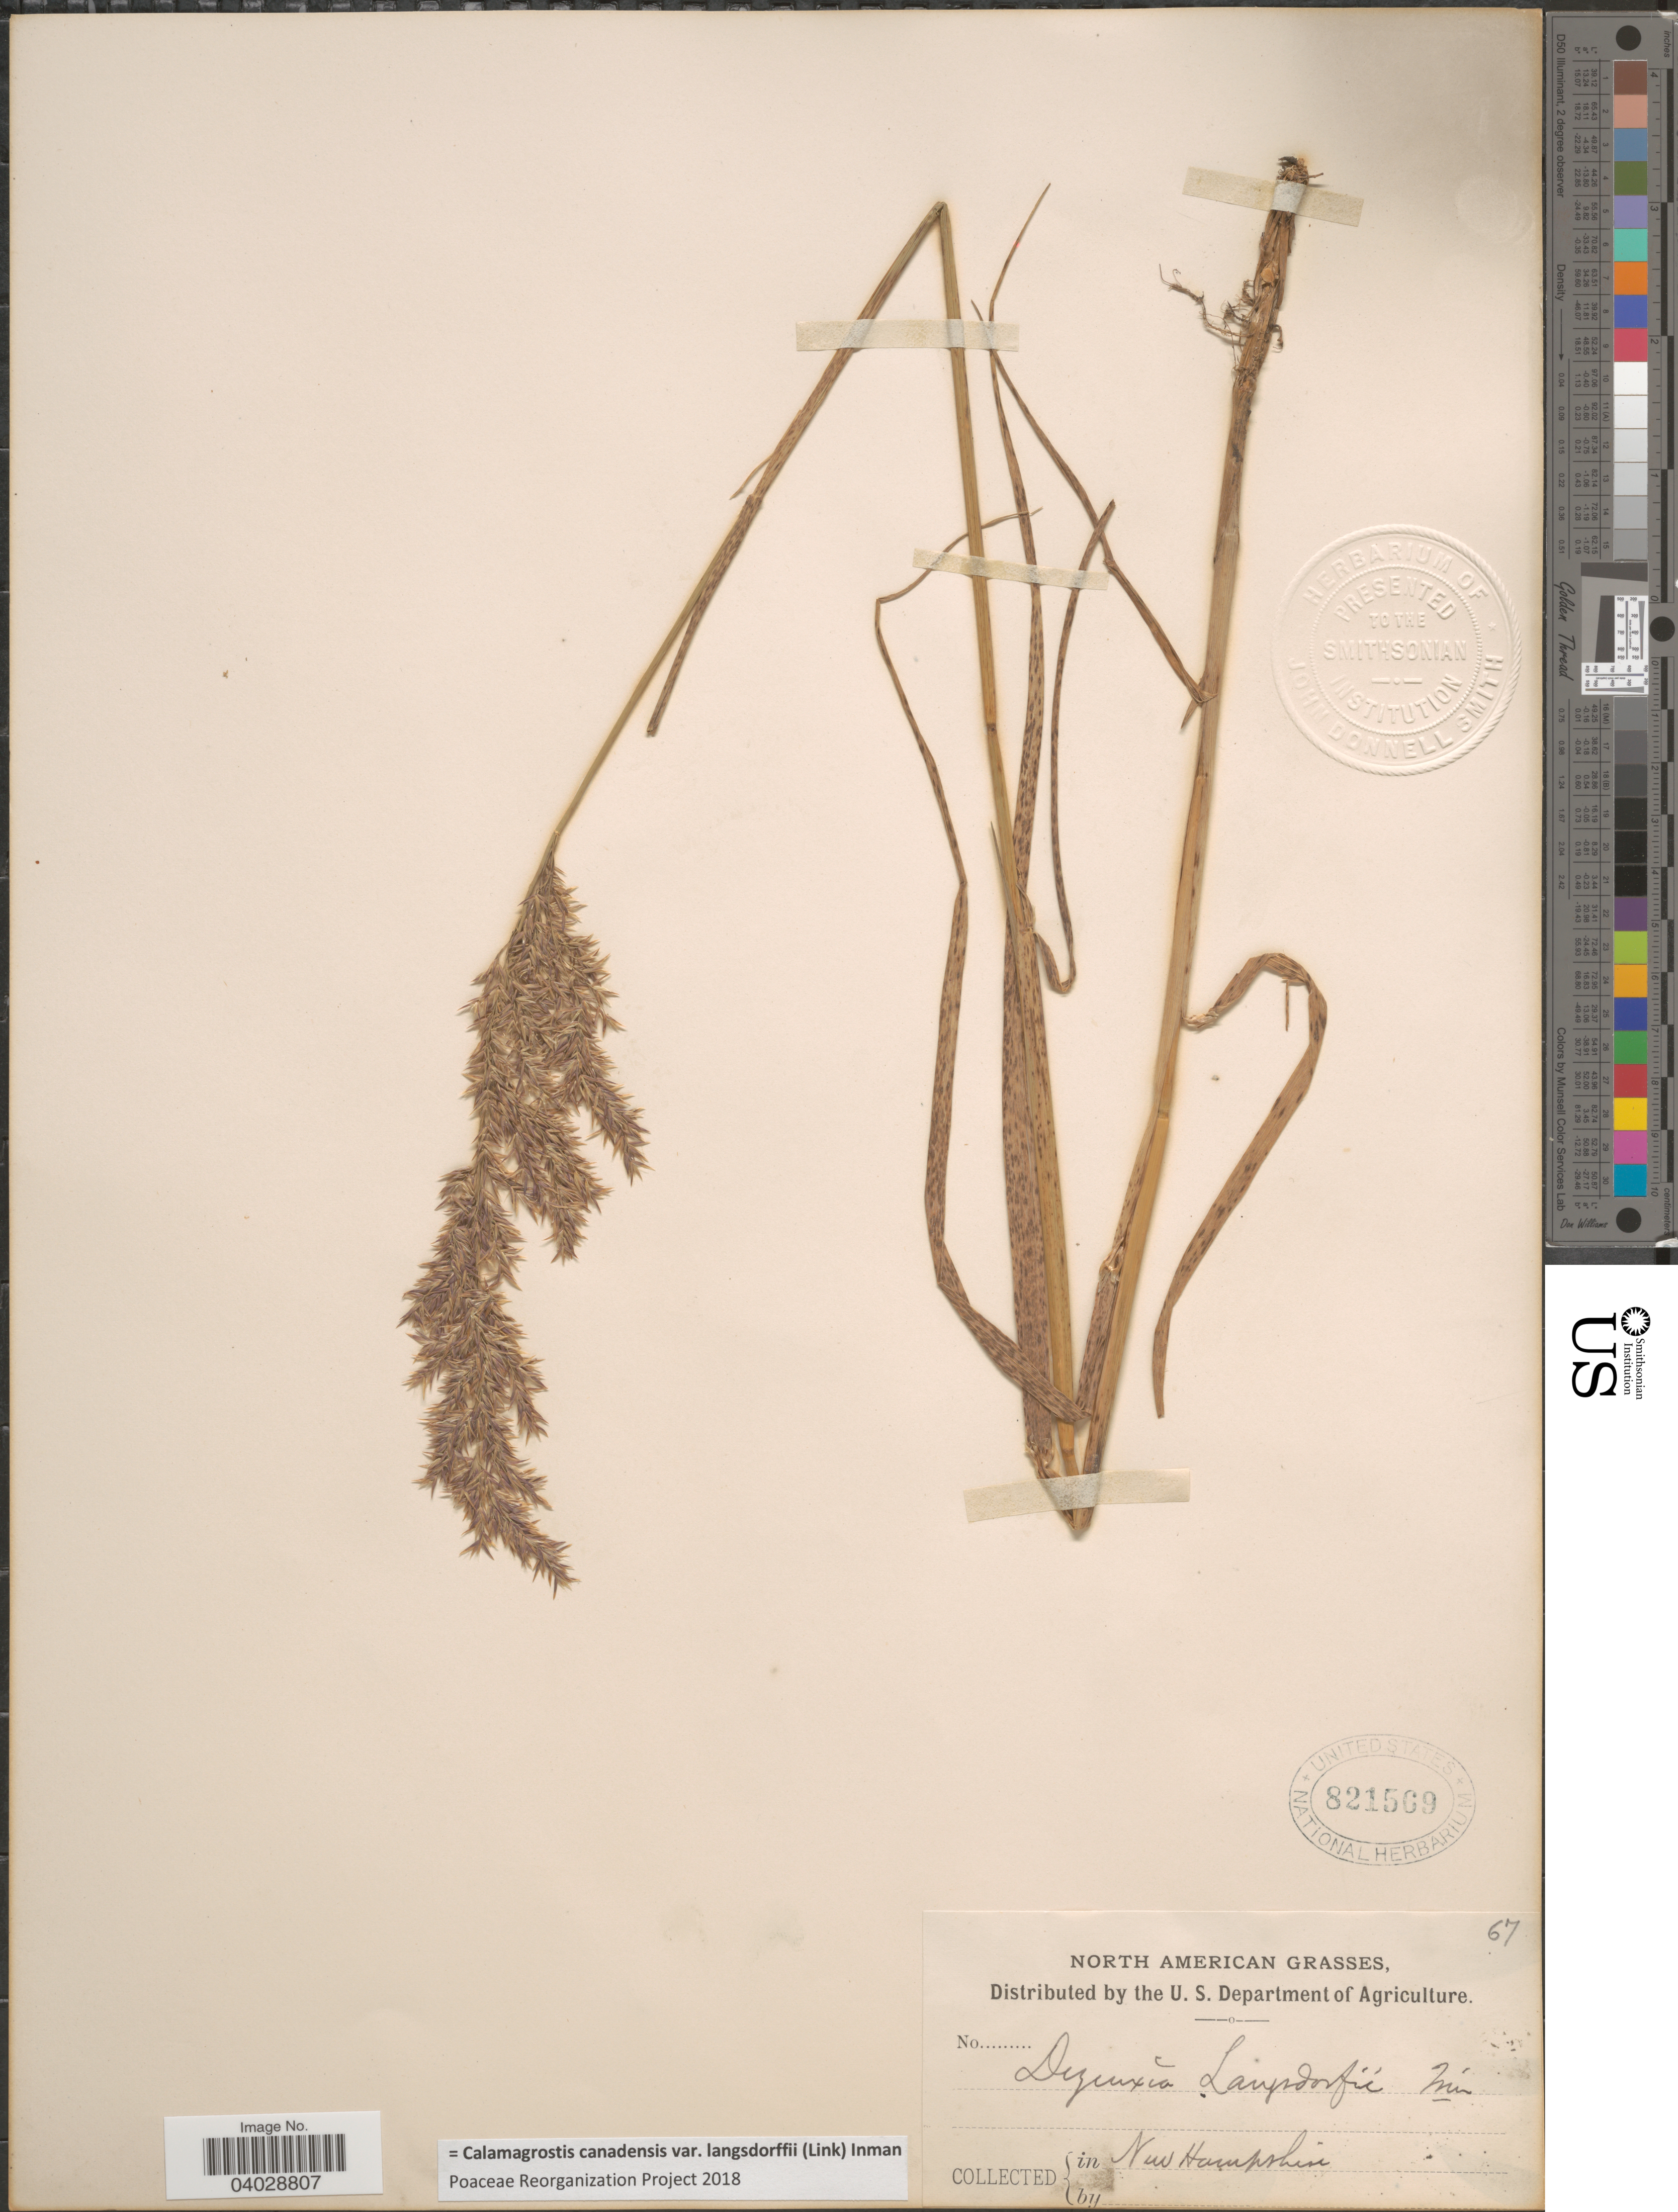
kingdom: Plantae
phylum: Tracheophyta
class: Liliopsida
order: Poales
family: Poaceae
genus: Calamagrostis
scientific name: Calamagrostis canadensis var. langsdorffii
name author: (Link) Inman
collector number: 67?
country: United States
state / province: New Hampshire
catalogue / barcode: US 821569